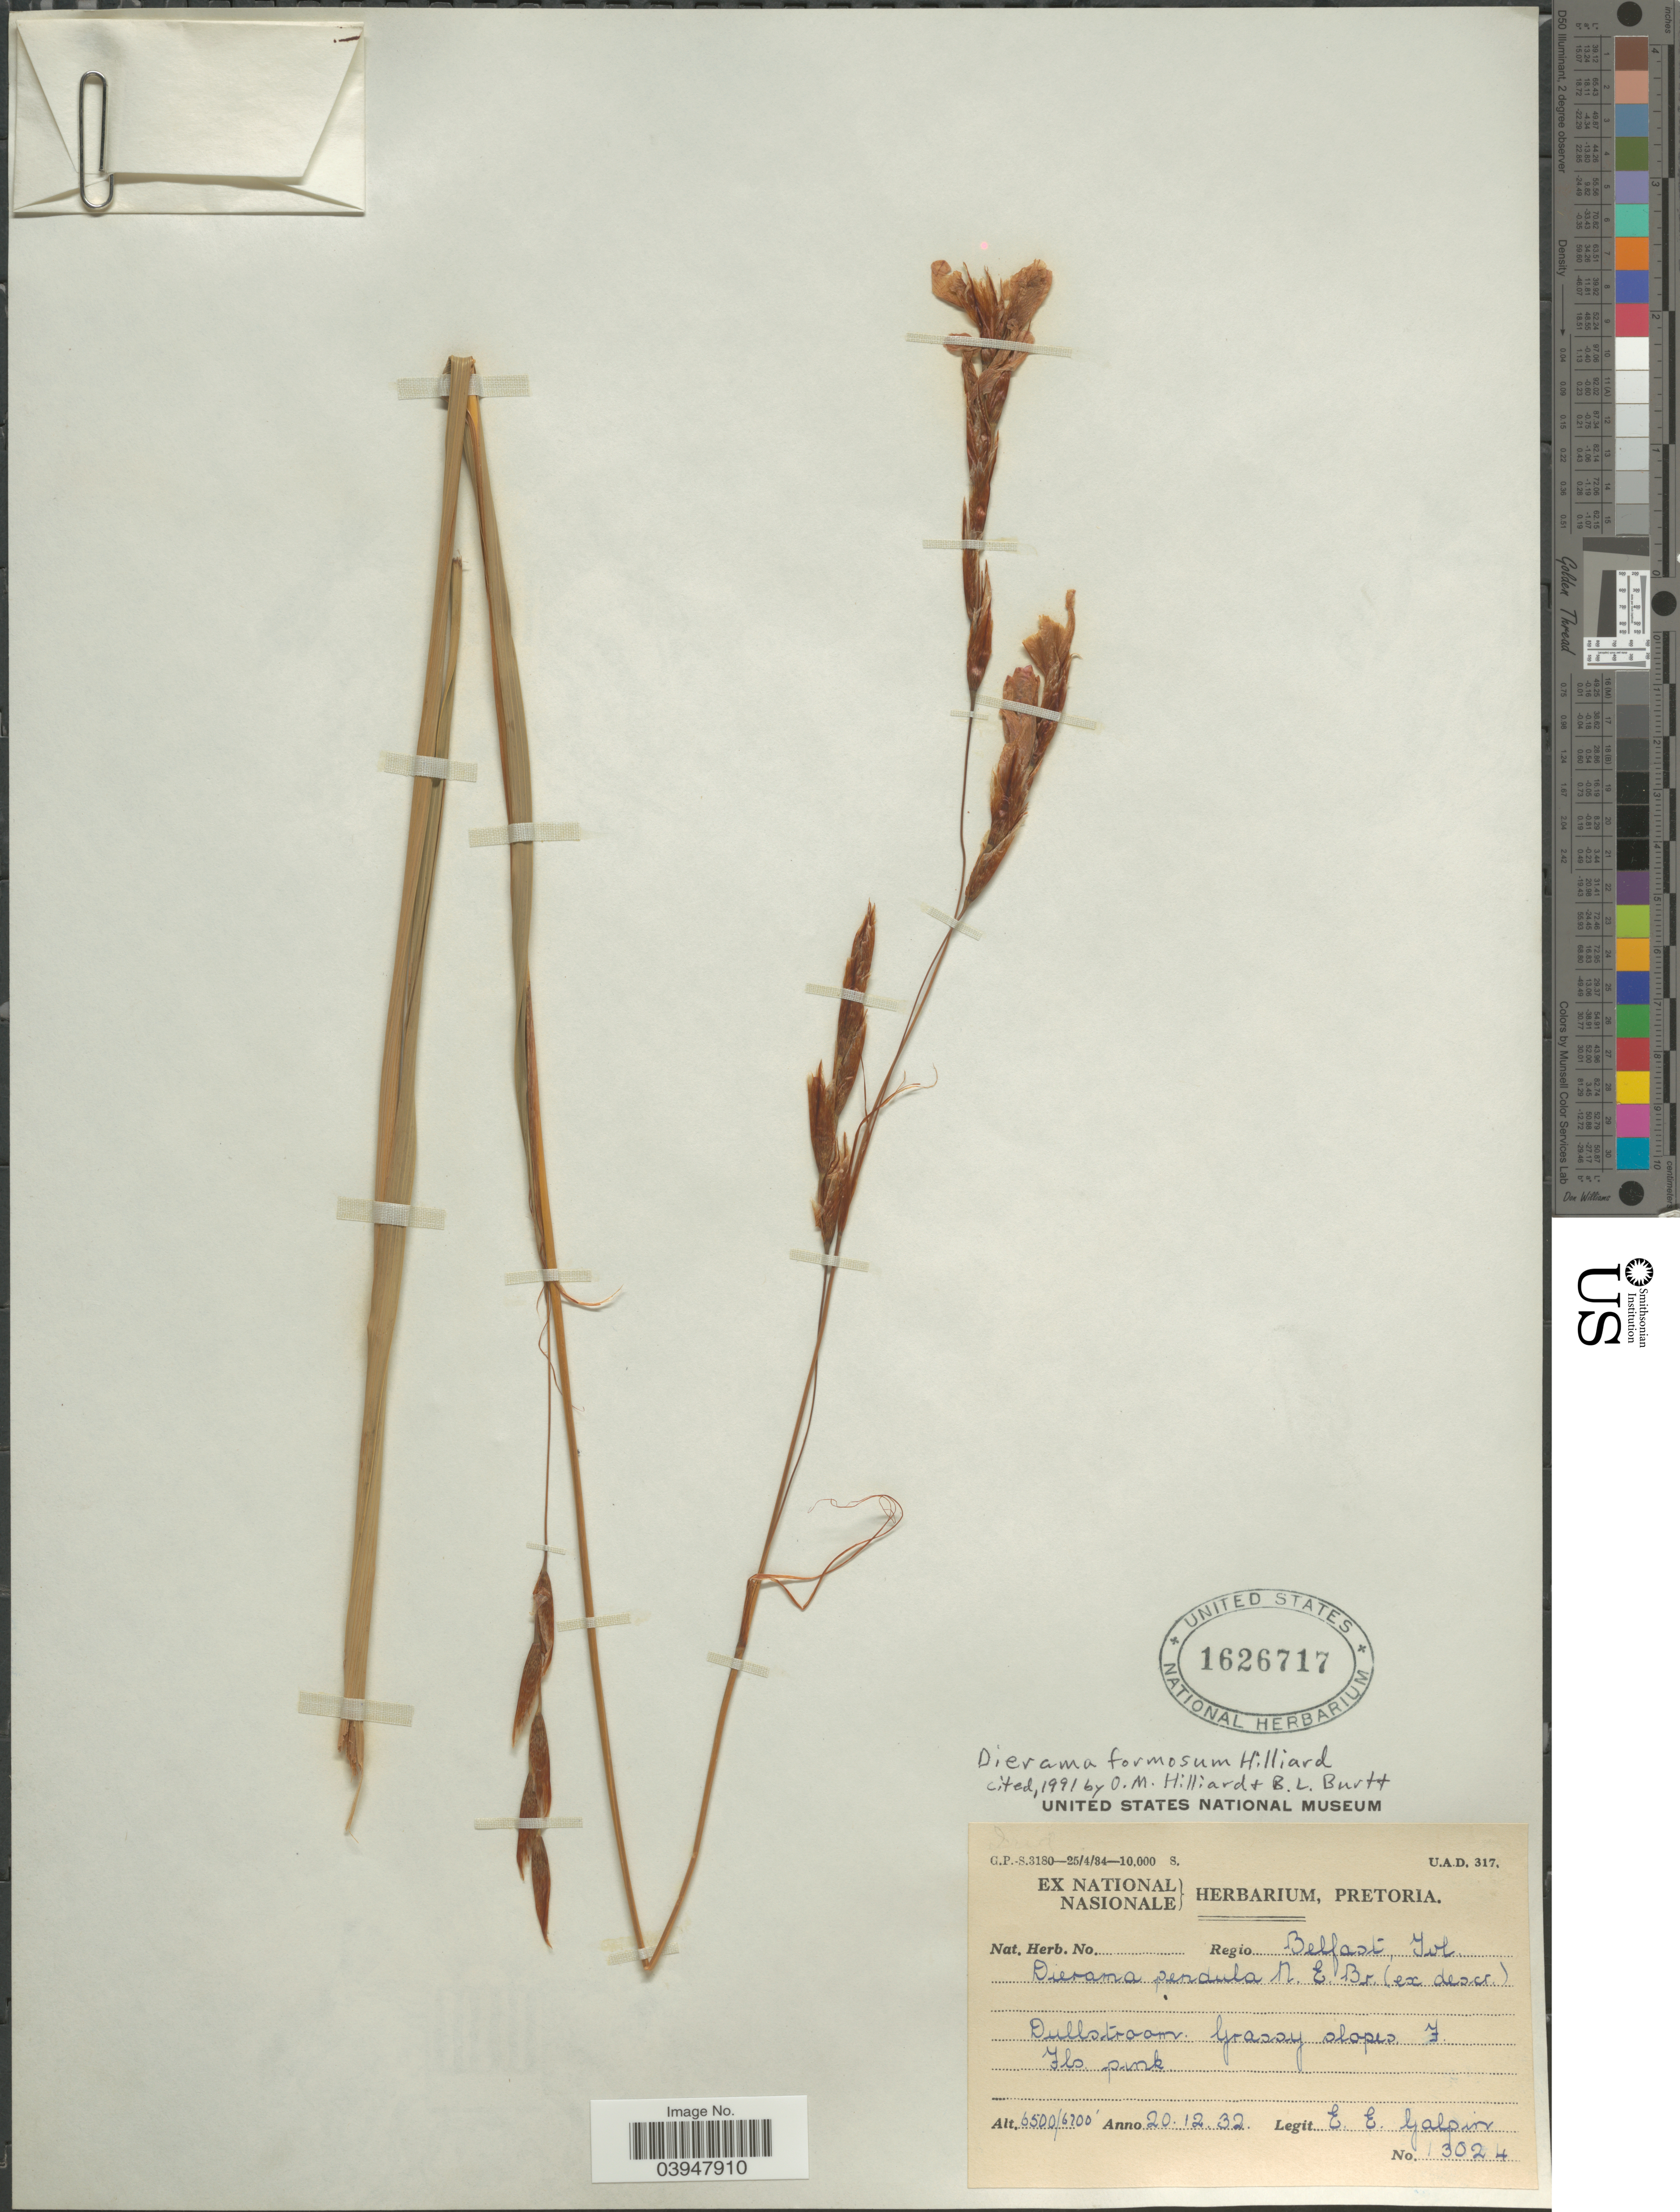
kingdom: Plantae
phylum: Tracheophyta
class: Liliopsida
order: Asparagales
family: Iridaceae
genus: Dierama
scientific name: Dierama formosum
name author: Hilliard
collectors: E. Galpin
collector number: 13024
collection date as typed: Transcribed d/m/y: 20/12/32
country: South Africa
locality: Regio Belfast, Tvl. Dullstroom. Grassy slopes.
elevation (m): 1981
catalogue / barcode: US 1626717